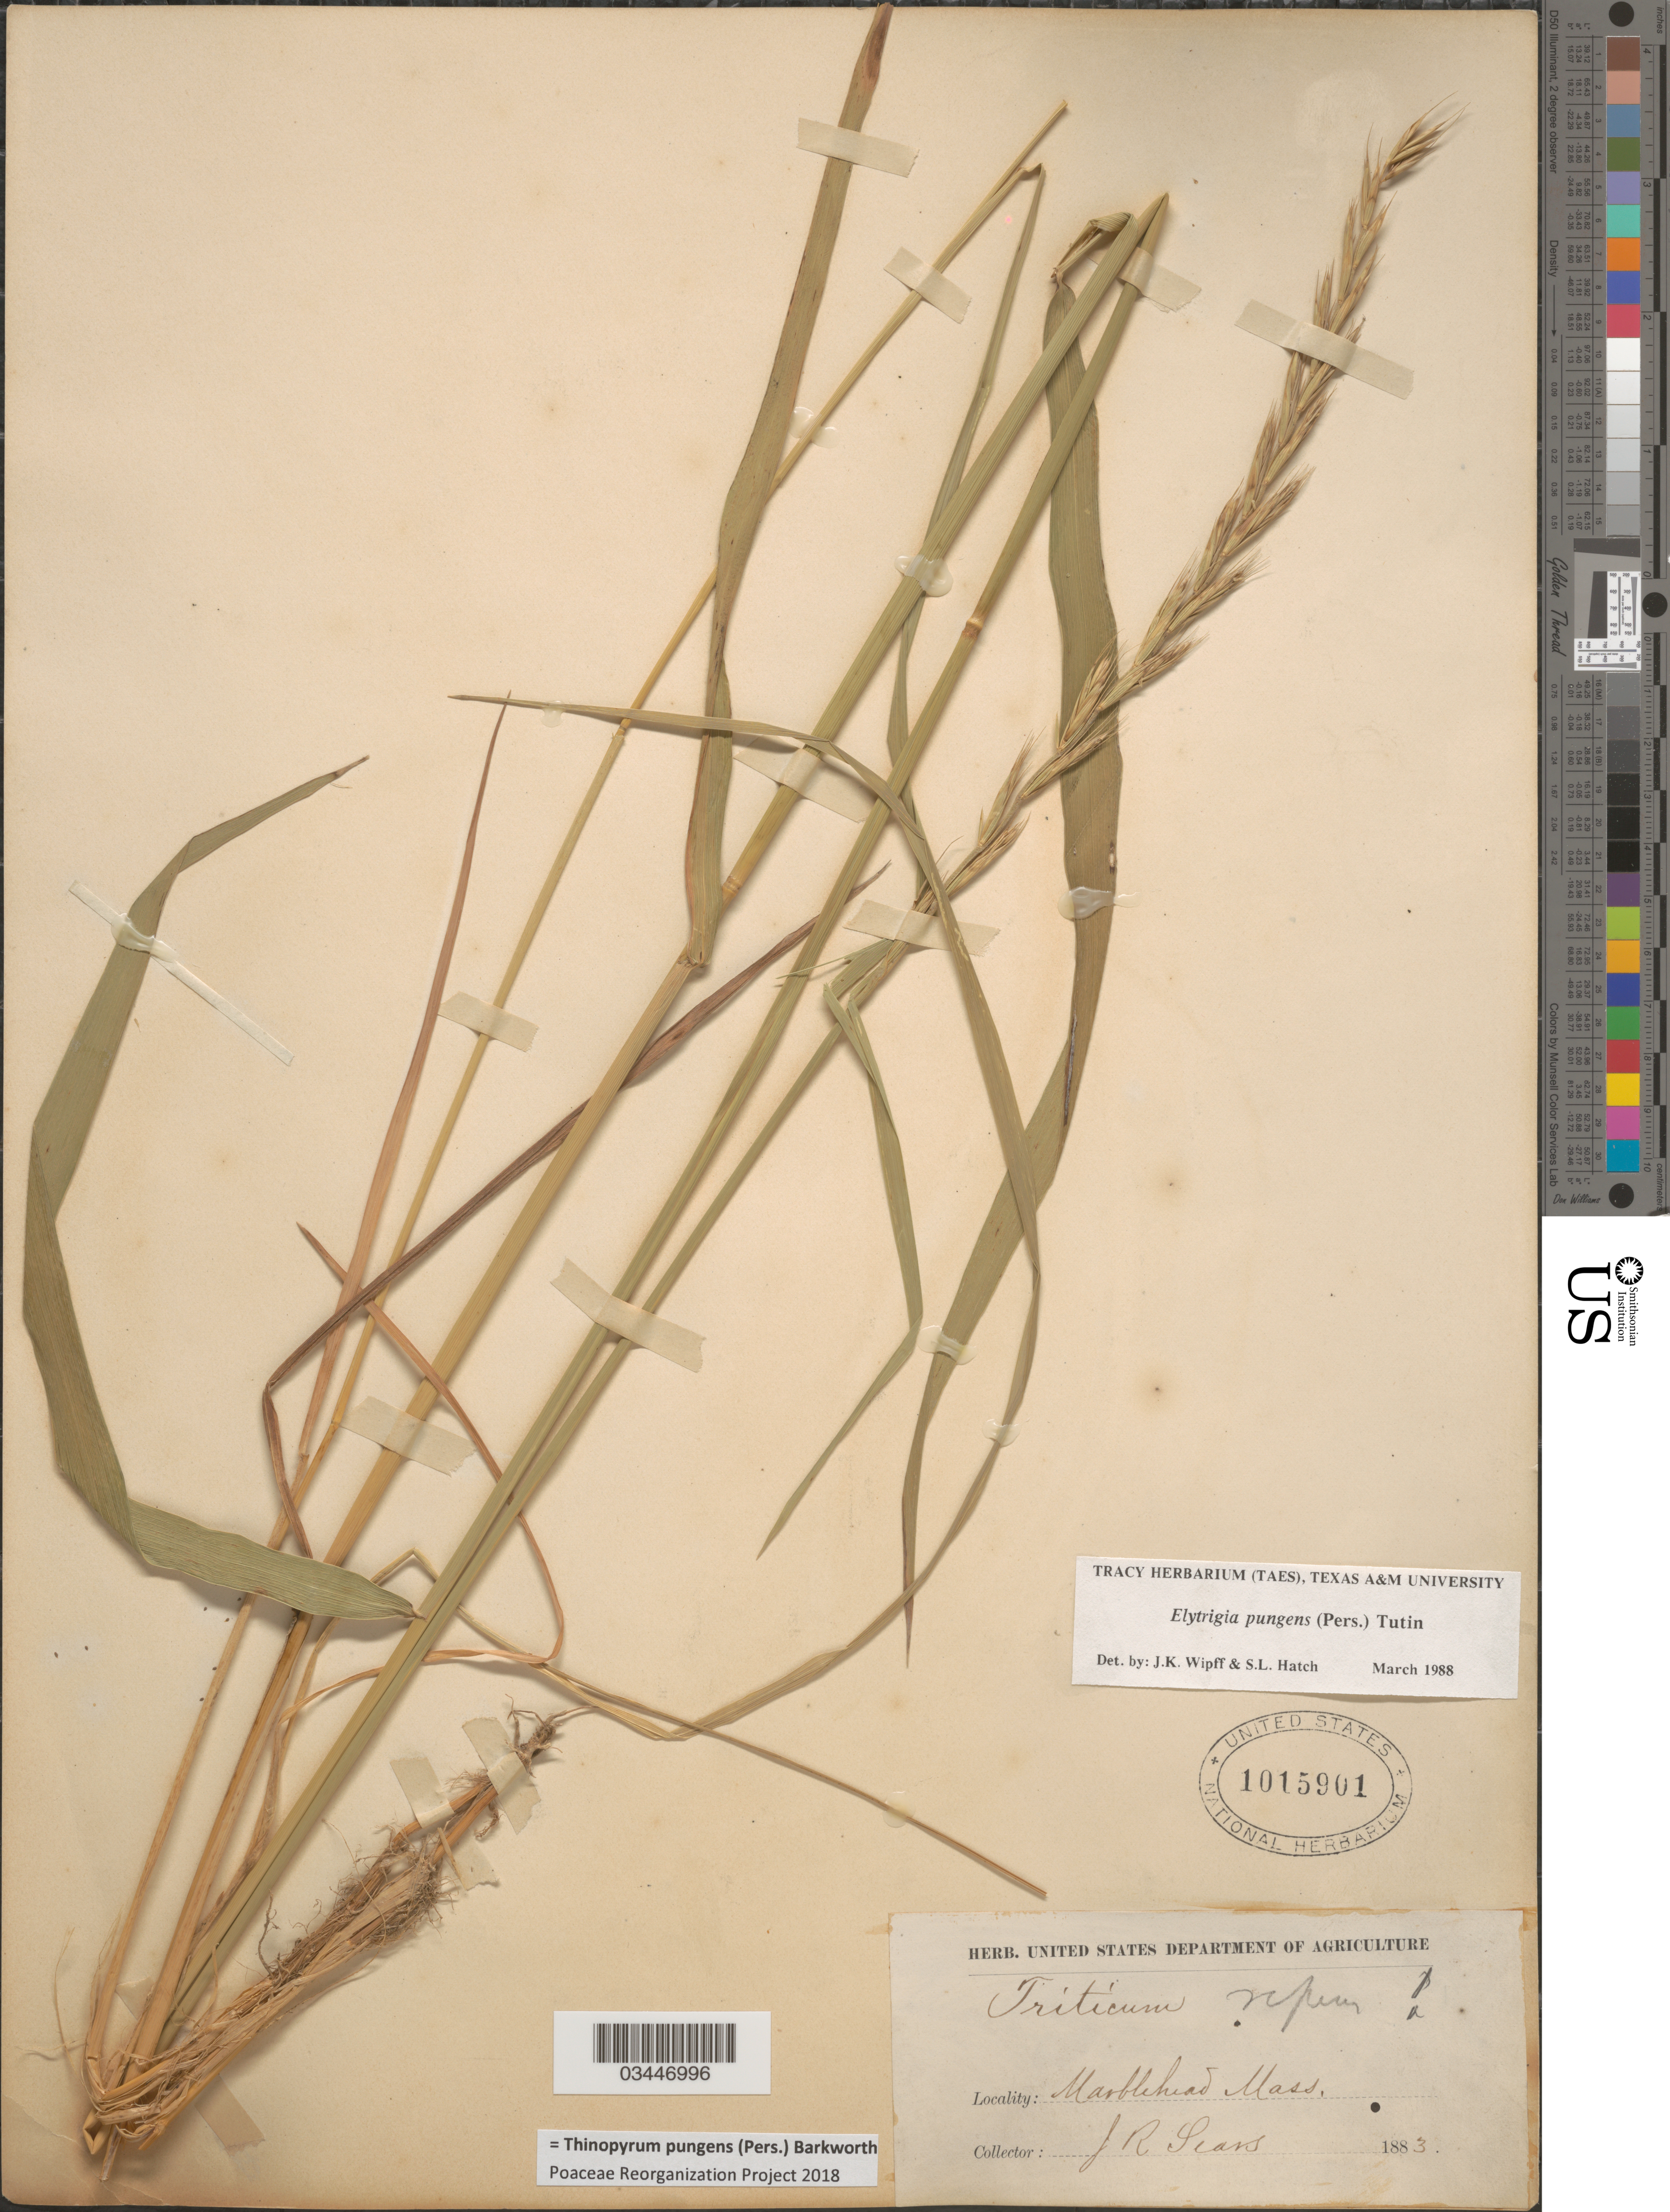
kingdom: Plantae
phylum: Tracheophyta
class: Liliopsida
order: Poales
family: Poaceae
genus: Thinopyrum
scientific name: Thinopyrum pungens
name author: (Pers.) Barkworth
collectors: J. Sears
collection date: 1883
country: United States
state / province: Massachusetts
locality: Marblehead.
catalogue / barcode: US 1015901